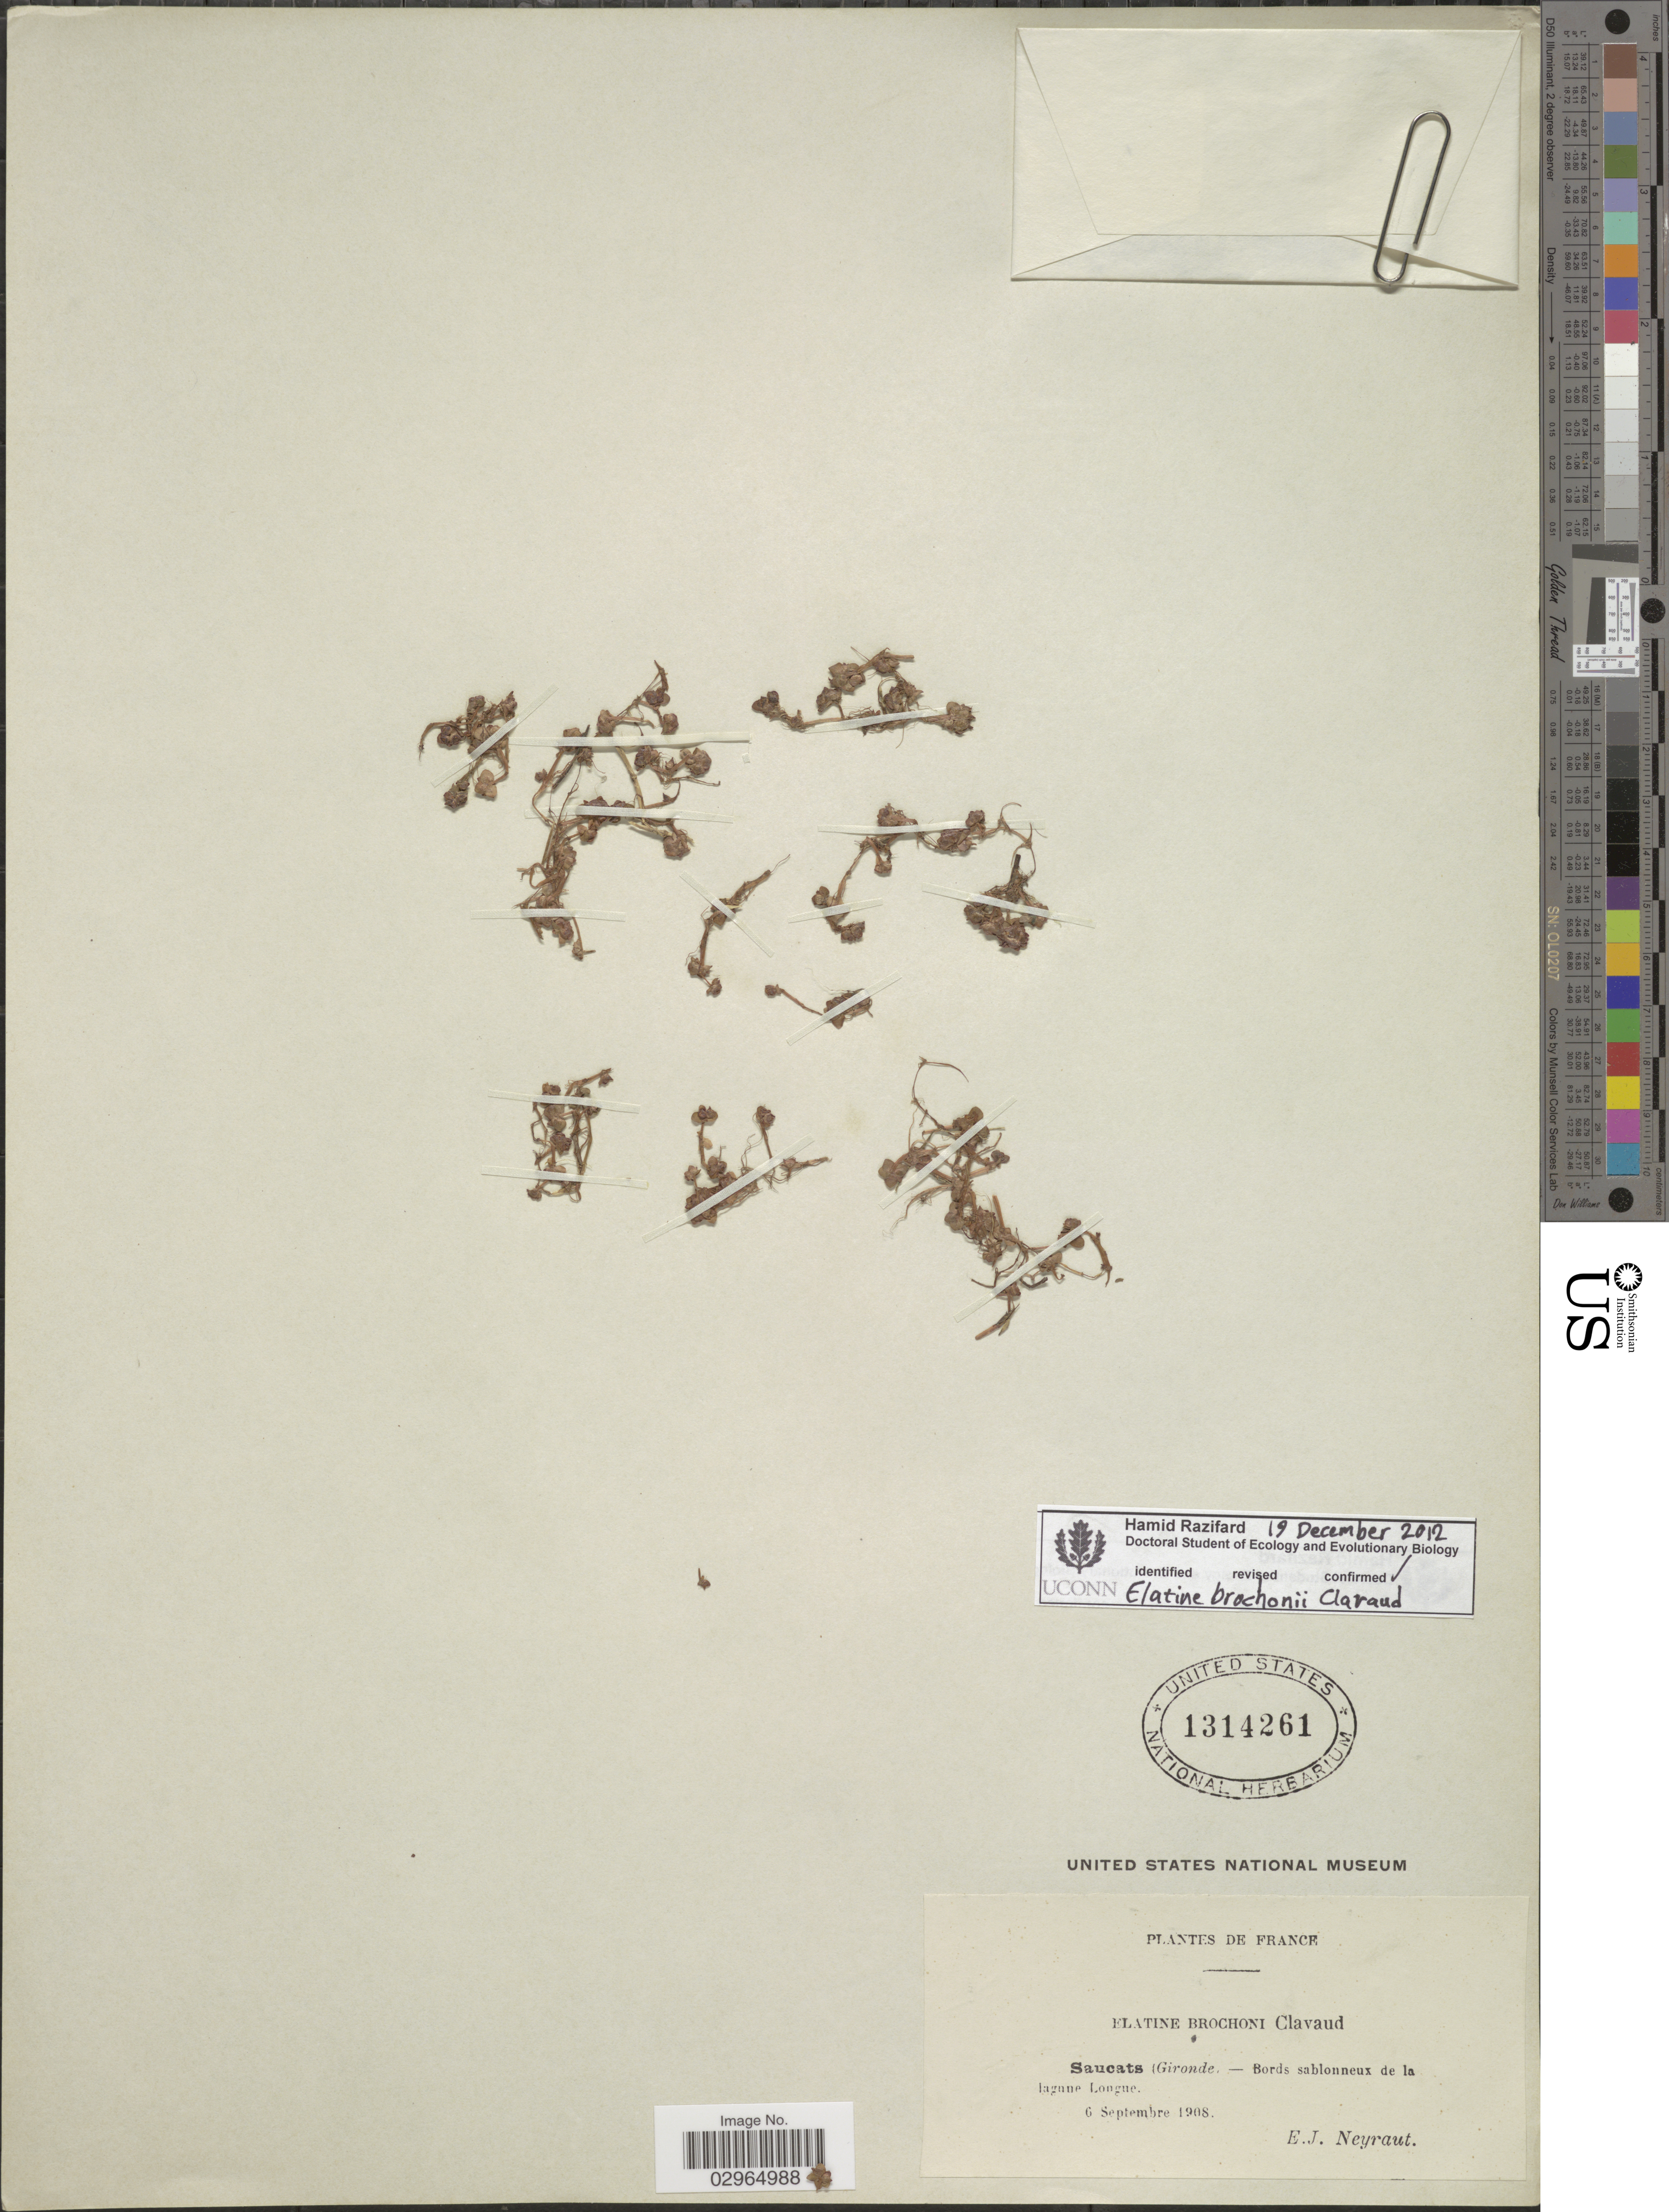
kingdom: Plantae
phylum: Tracheophyta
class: Magnoliopsida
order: Malpighiales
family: Elatinaceae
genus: Elatine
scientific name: Elatine brochoni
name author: Clavaud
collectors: E. Neyraut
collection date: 1908-09-06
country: France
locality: Saucats (Gironde - Bords sablonneux de la lagnne Longue).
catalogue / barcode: US 1314261